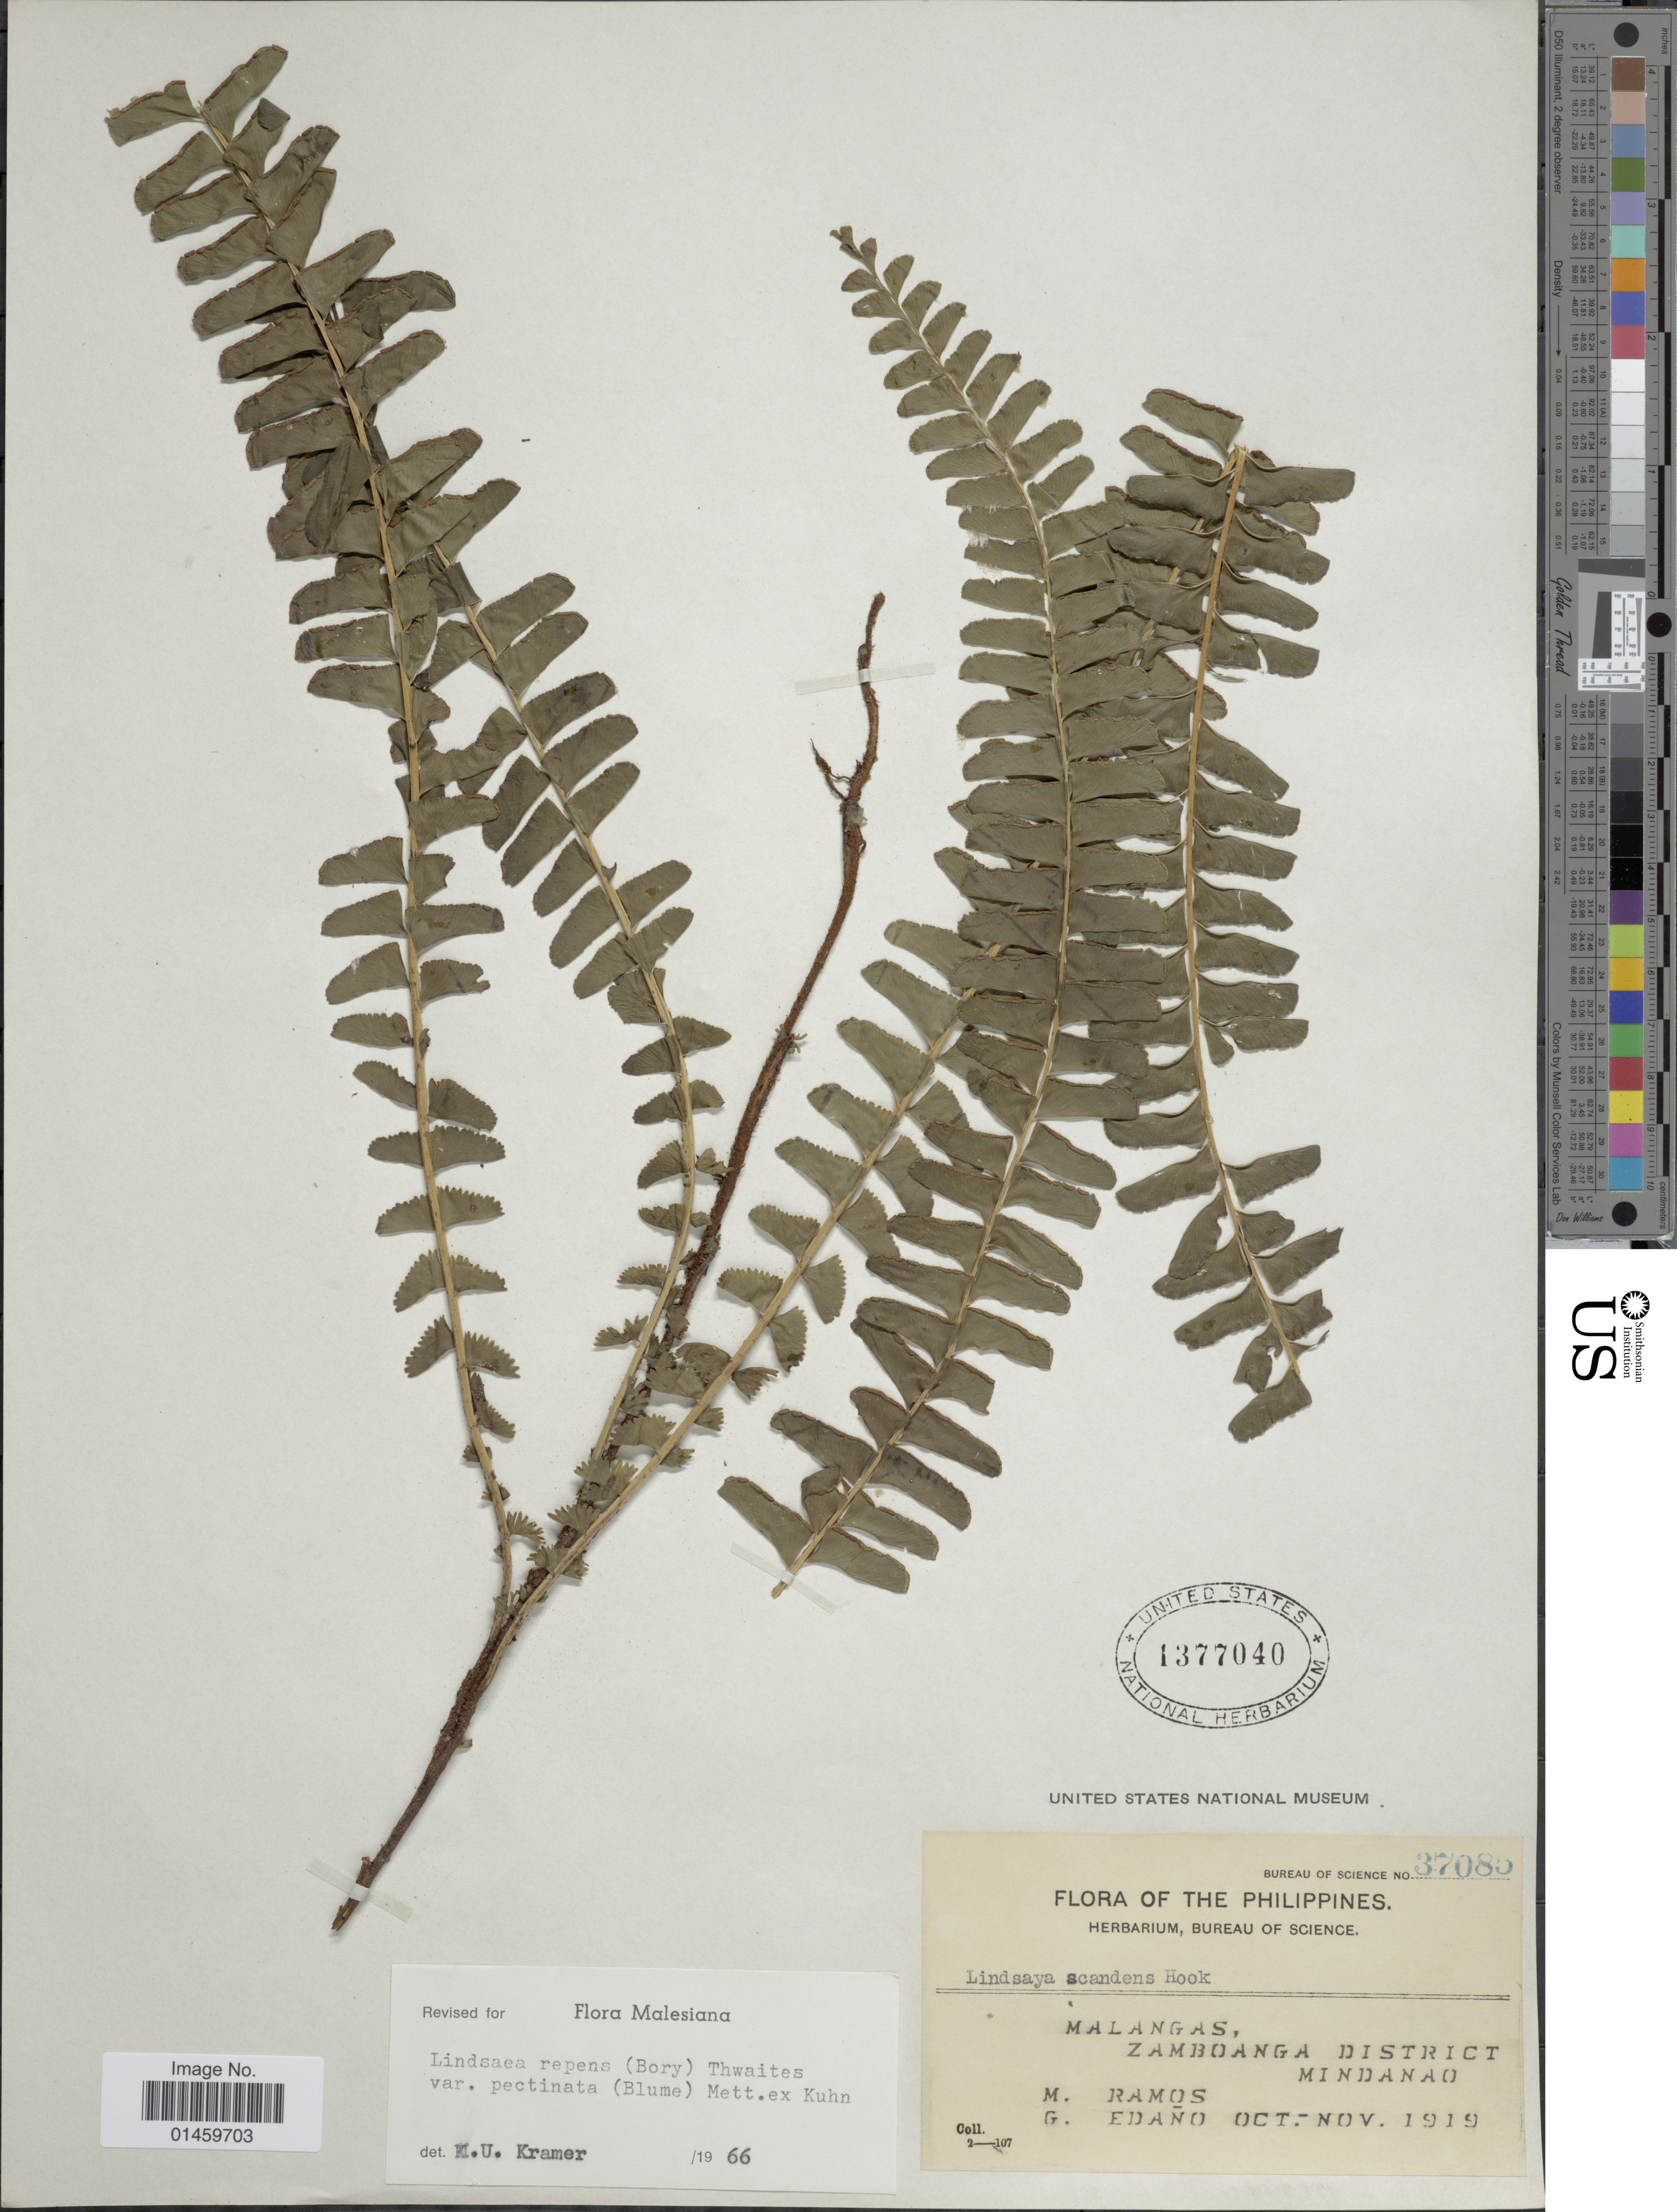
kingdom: Plantae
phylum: Tracheophyta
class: Polypodiopsida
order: Polypodiales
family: Lindsaeaceae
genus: Lindsaea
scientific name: Lindsaea repens var. pectinata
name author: (Blume) Mett.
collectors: M. Ramos & G. Edaño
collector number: Bureau of Science 37085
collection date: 1919-10/1919-11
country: Philippines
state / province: Zamboanga Peninsula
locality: Malangas, Zamboanga District Mindanao.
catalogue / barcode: US 1377040